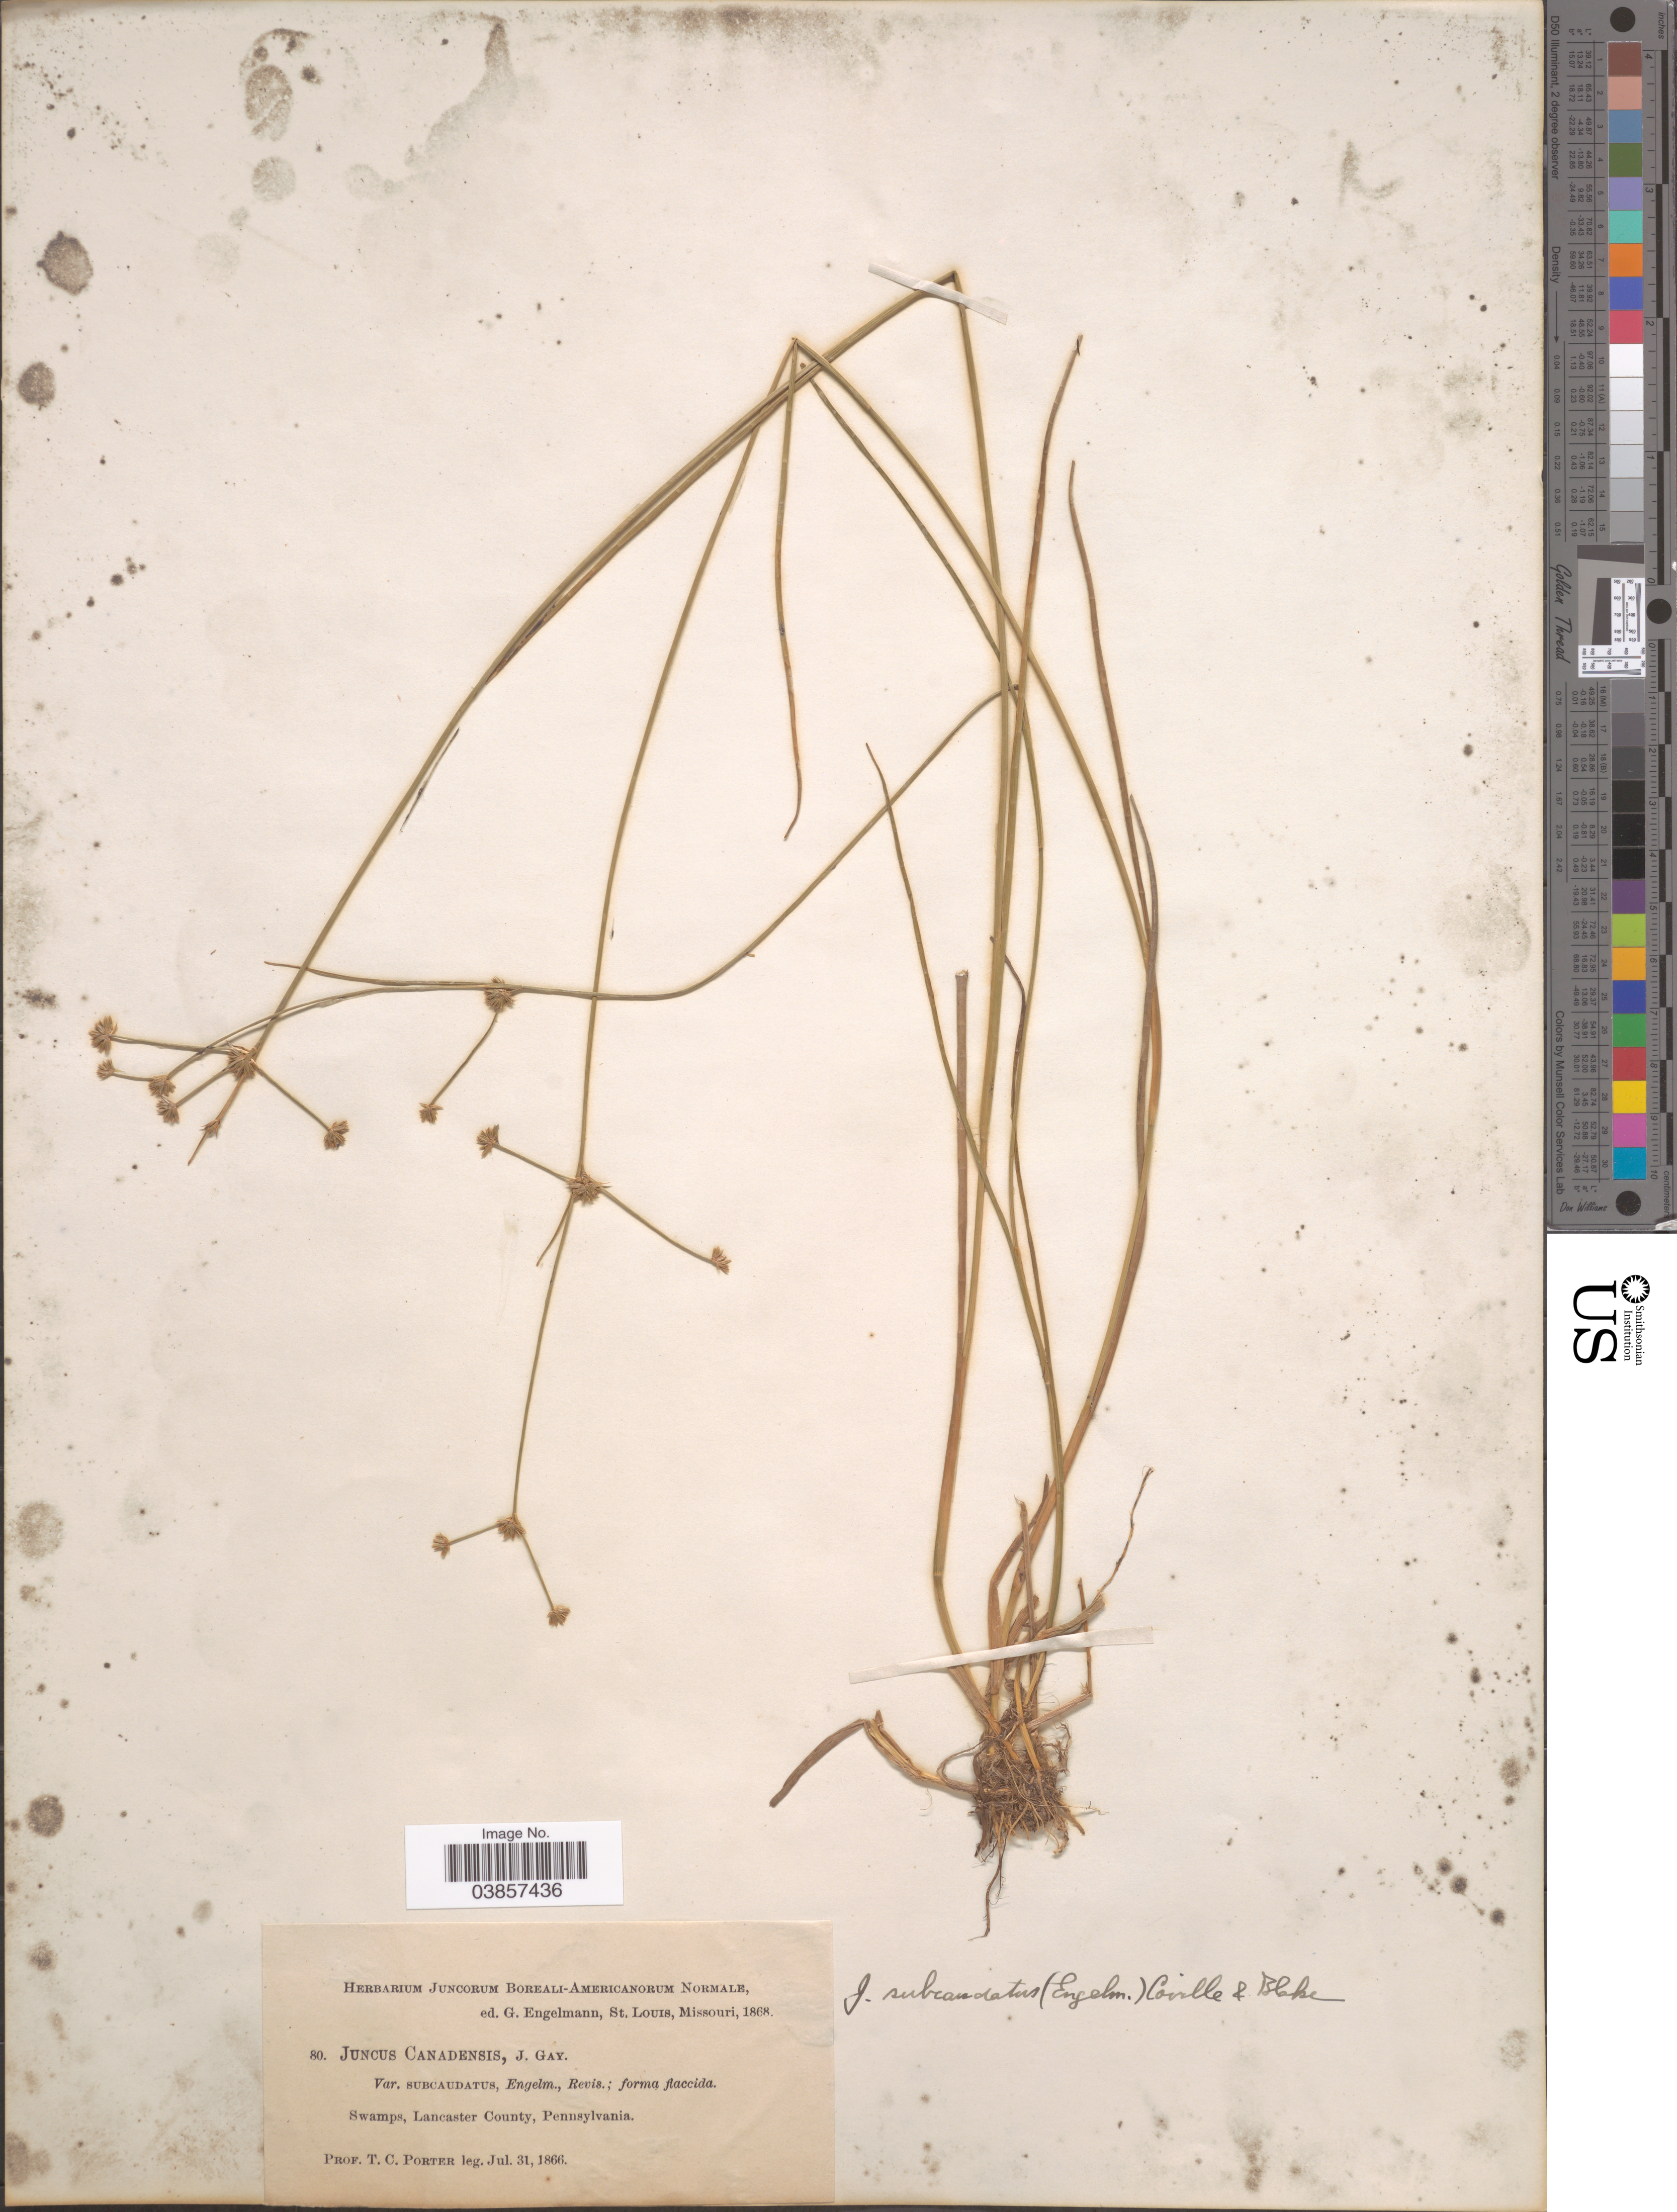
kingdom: Plantae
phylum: Tracheophyta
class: Liliopsida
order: Poales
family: Juncaceae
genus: Juncus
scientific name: Juncus subcaudatus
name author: (Engelm. ex A. Gray) Coville & S.F. Blake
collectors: T. Porter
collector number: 80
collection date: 1866-07-31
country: United States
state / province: Pennsylvania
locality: Swamps, Lancaster County.